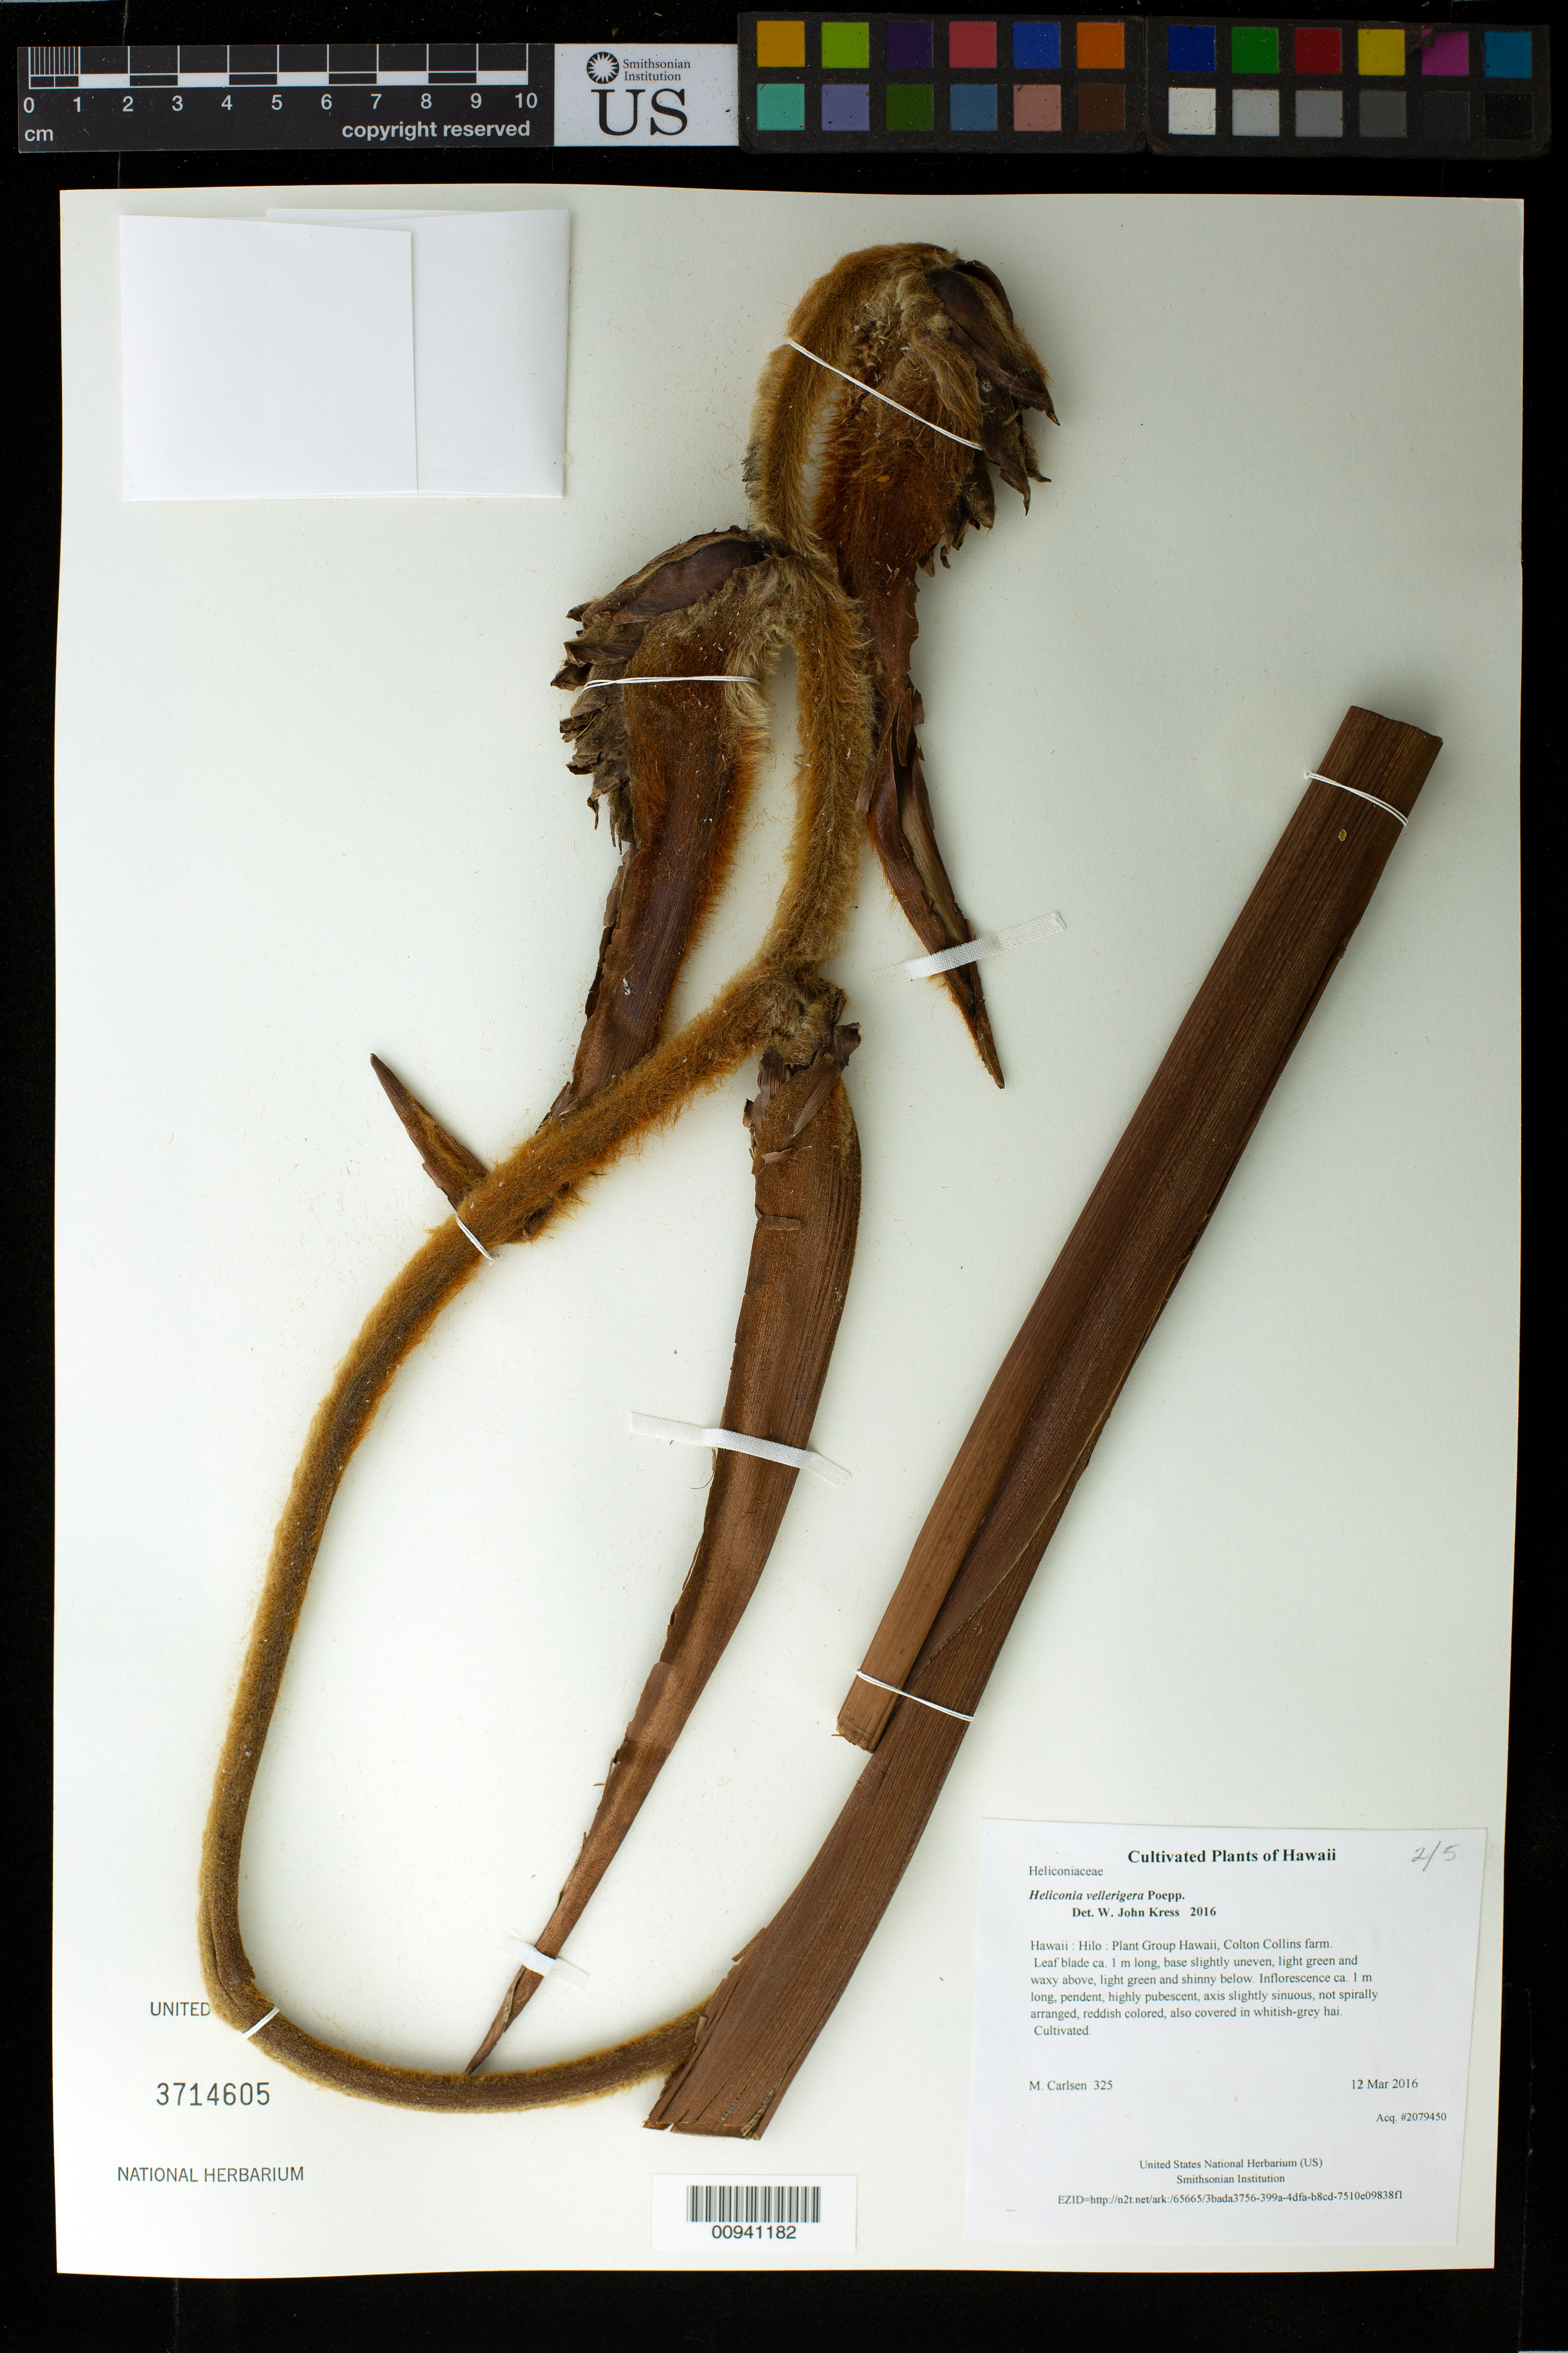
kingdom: Plantae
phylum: Tracheophyta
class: Liliopsida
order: Zingiberales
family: Heliconiaceae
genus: Heliconia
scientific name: Heliconia vellerigera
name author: Poepp.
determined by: Kress, W. J., (US), Smithsonian Institution - National Museum of Natural History (UNITED STATES)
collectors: M. M. Carlsen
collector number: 325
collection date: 2016-03-12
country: United States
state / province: Hawaii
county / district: Hawaii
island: Hawaii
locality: Plant Group Hawaii, Colton Collins farm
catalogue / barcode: US 3714605